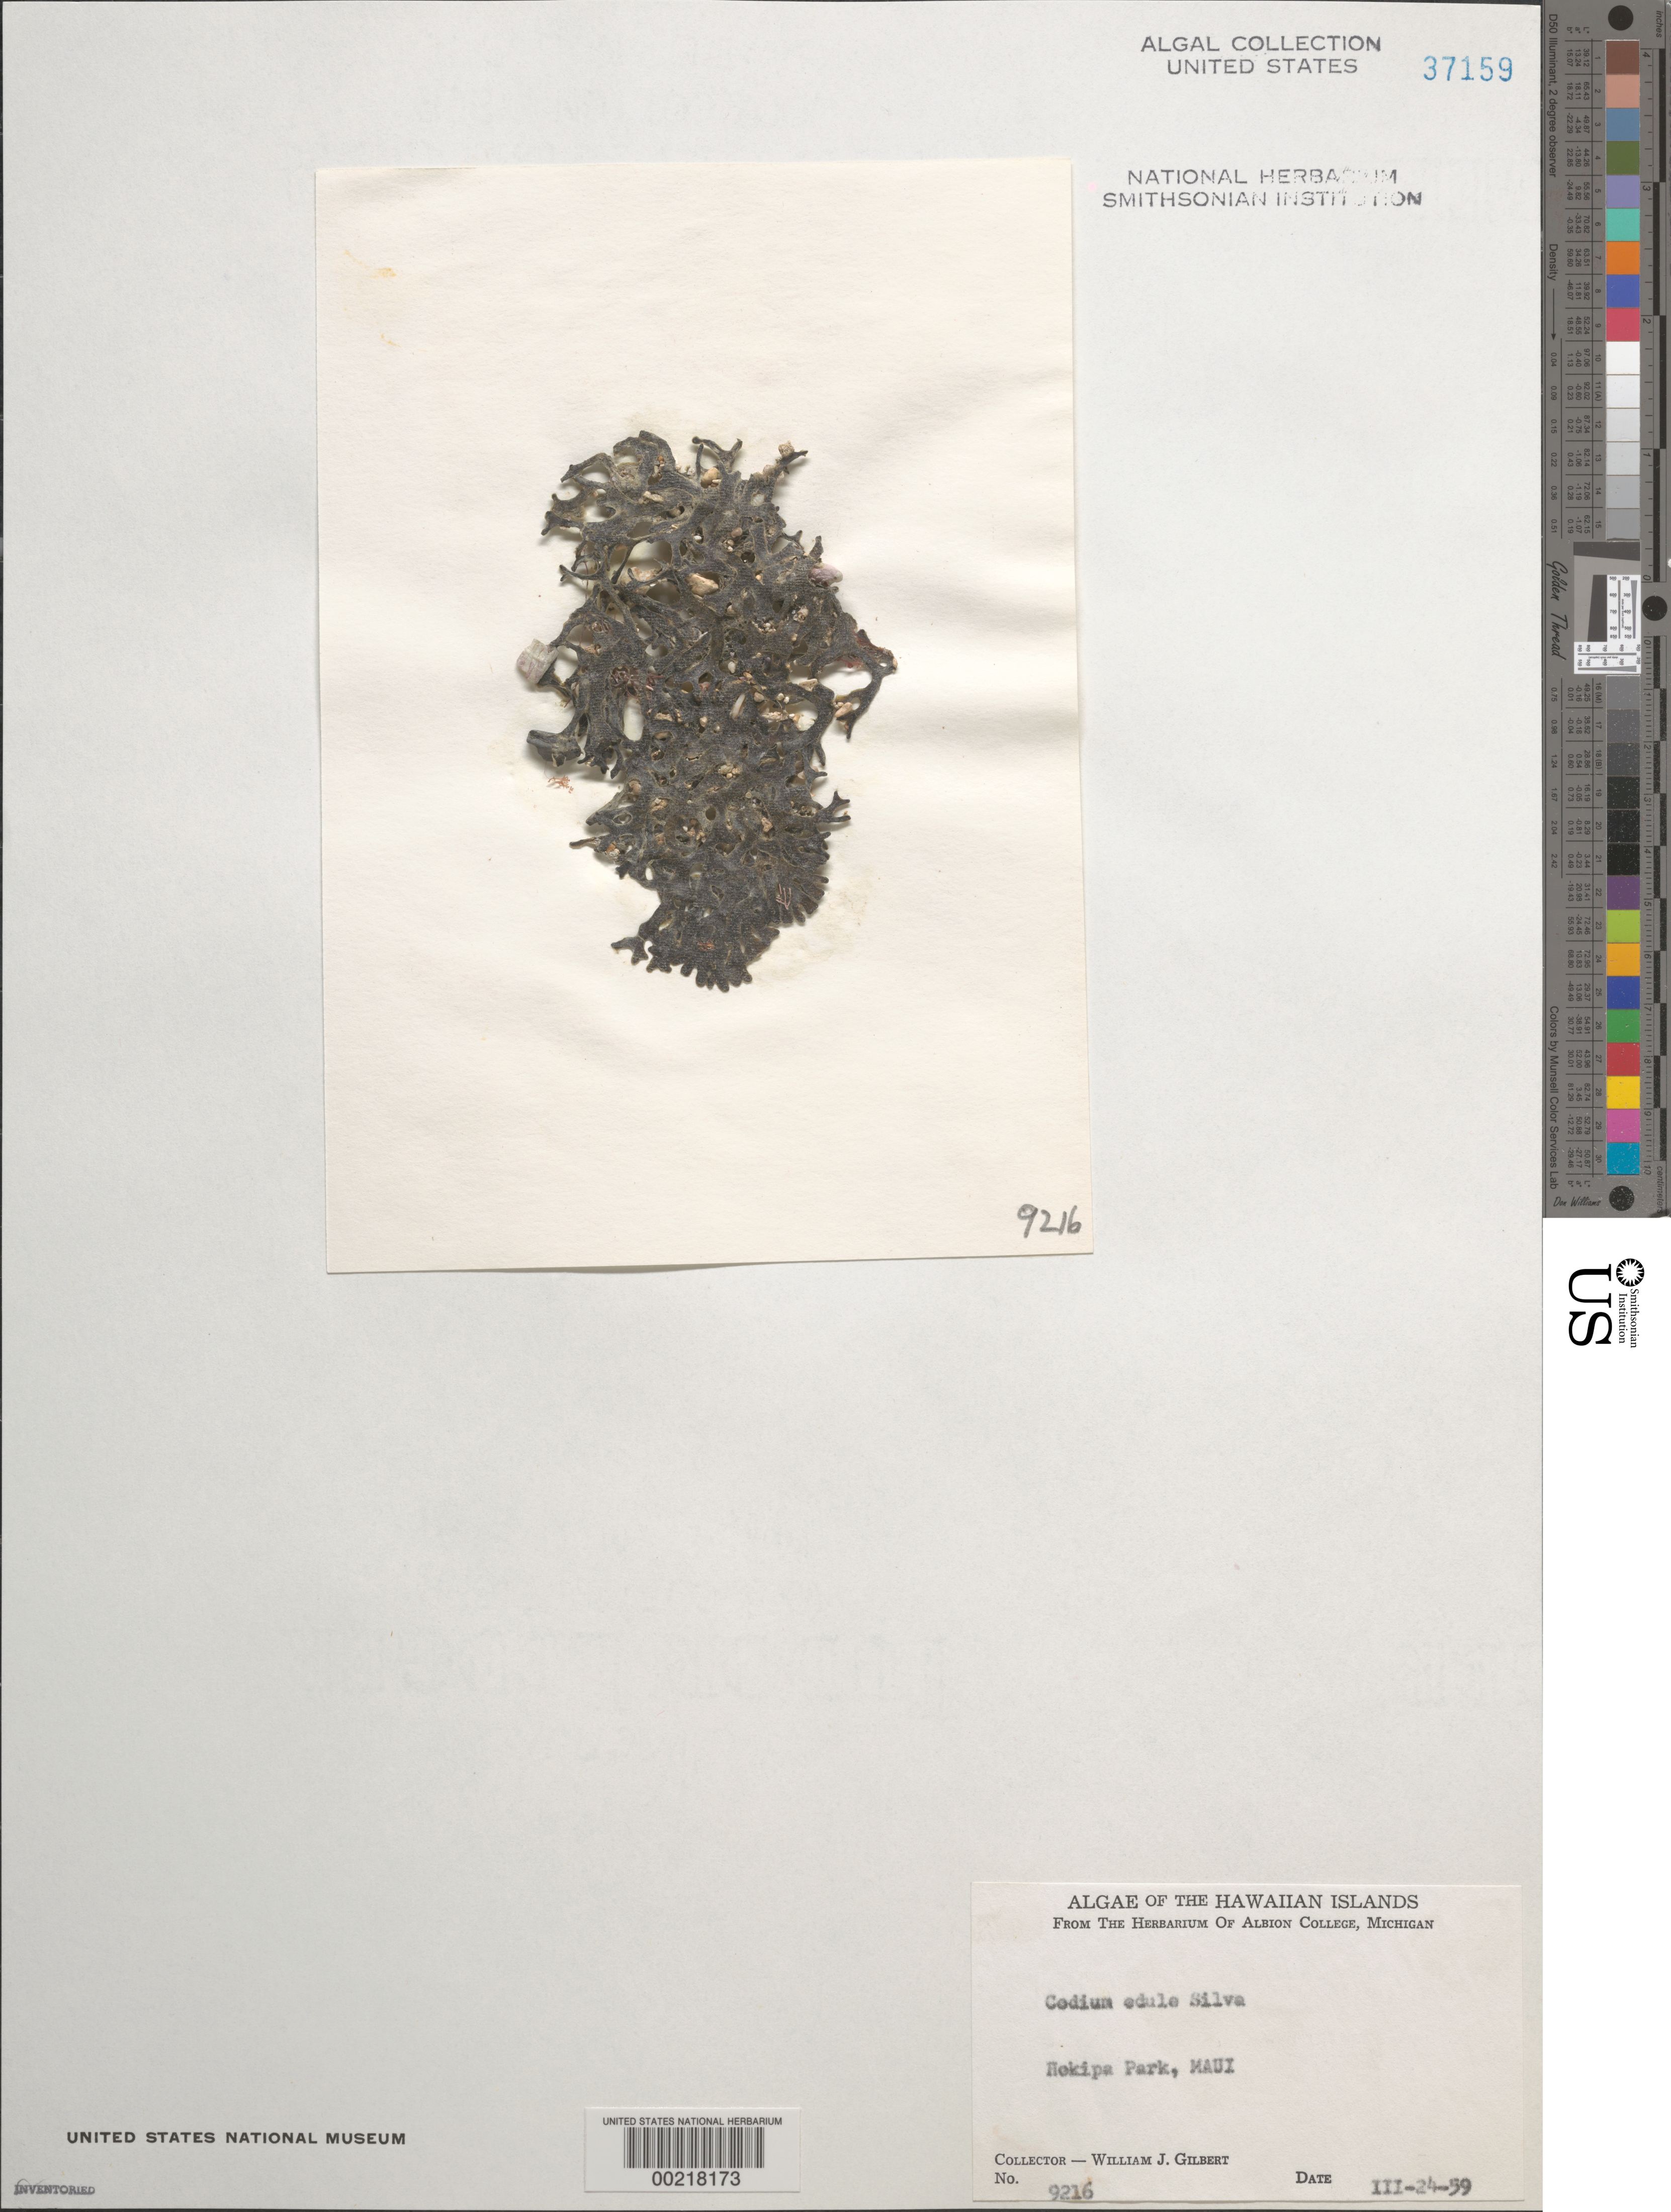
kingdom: Plantae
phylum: Chlorophyta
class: Ulvophyceae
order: Bryopsidales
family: Codiaceae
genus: Codium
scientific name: Codium edule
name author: P.C. Silva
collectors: W. J. Gilbert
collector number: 9216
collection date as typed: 24 Mar 1959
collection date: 1959-03-24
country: United States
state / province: Hawaii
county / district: Maui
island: Maui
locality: Hookipa Park (Hokipa Park), Hookipa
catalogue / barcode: US 37159